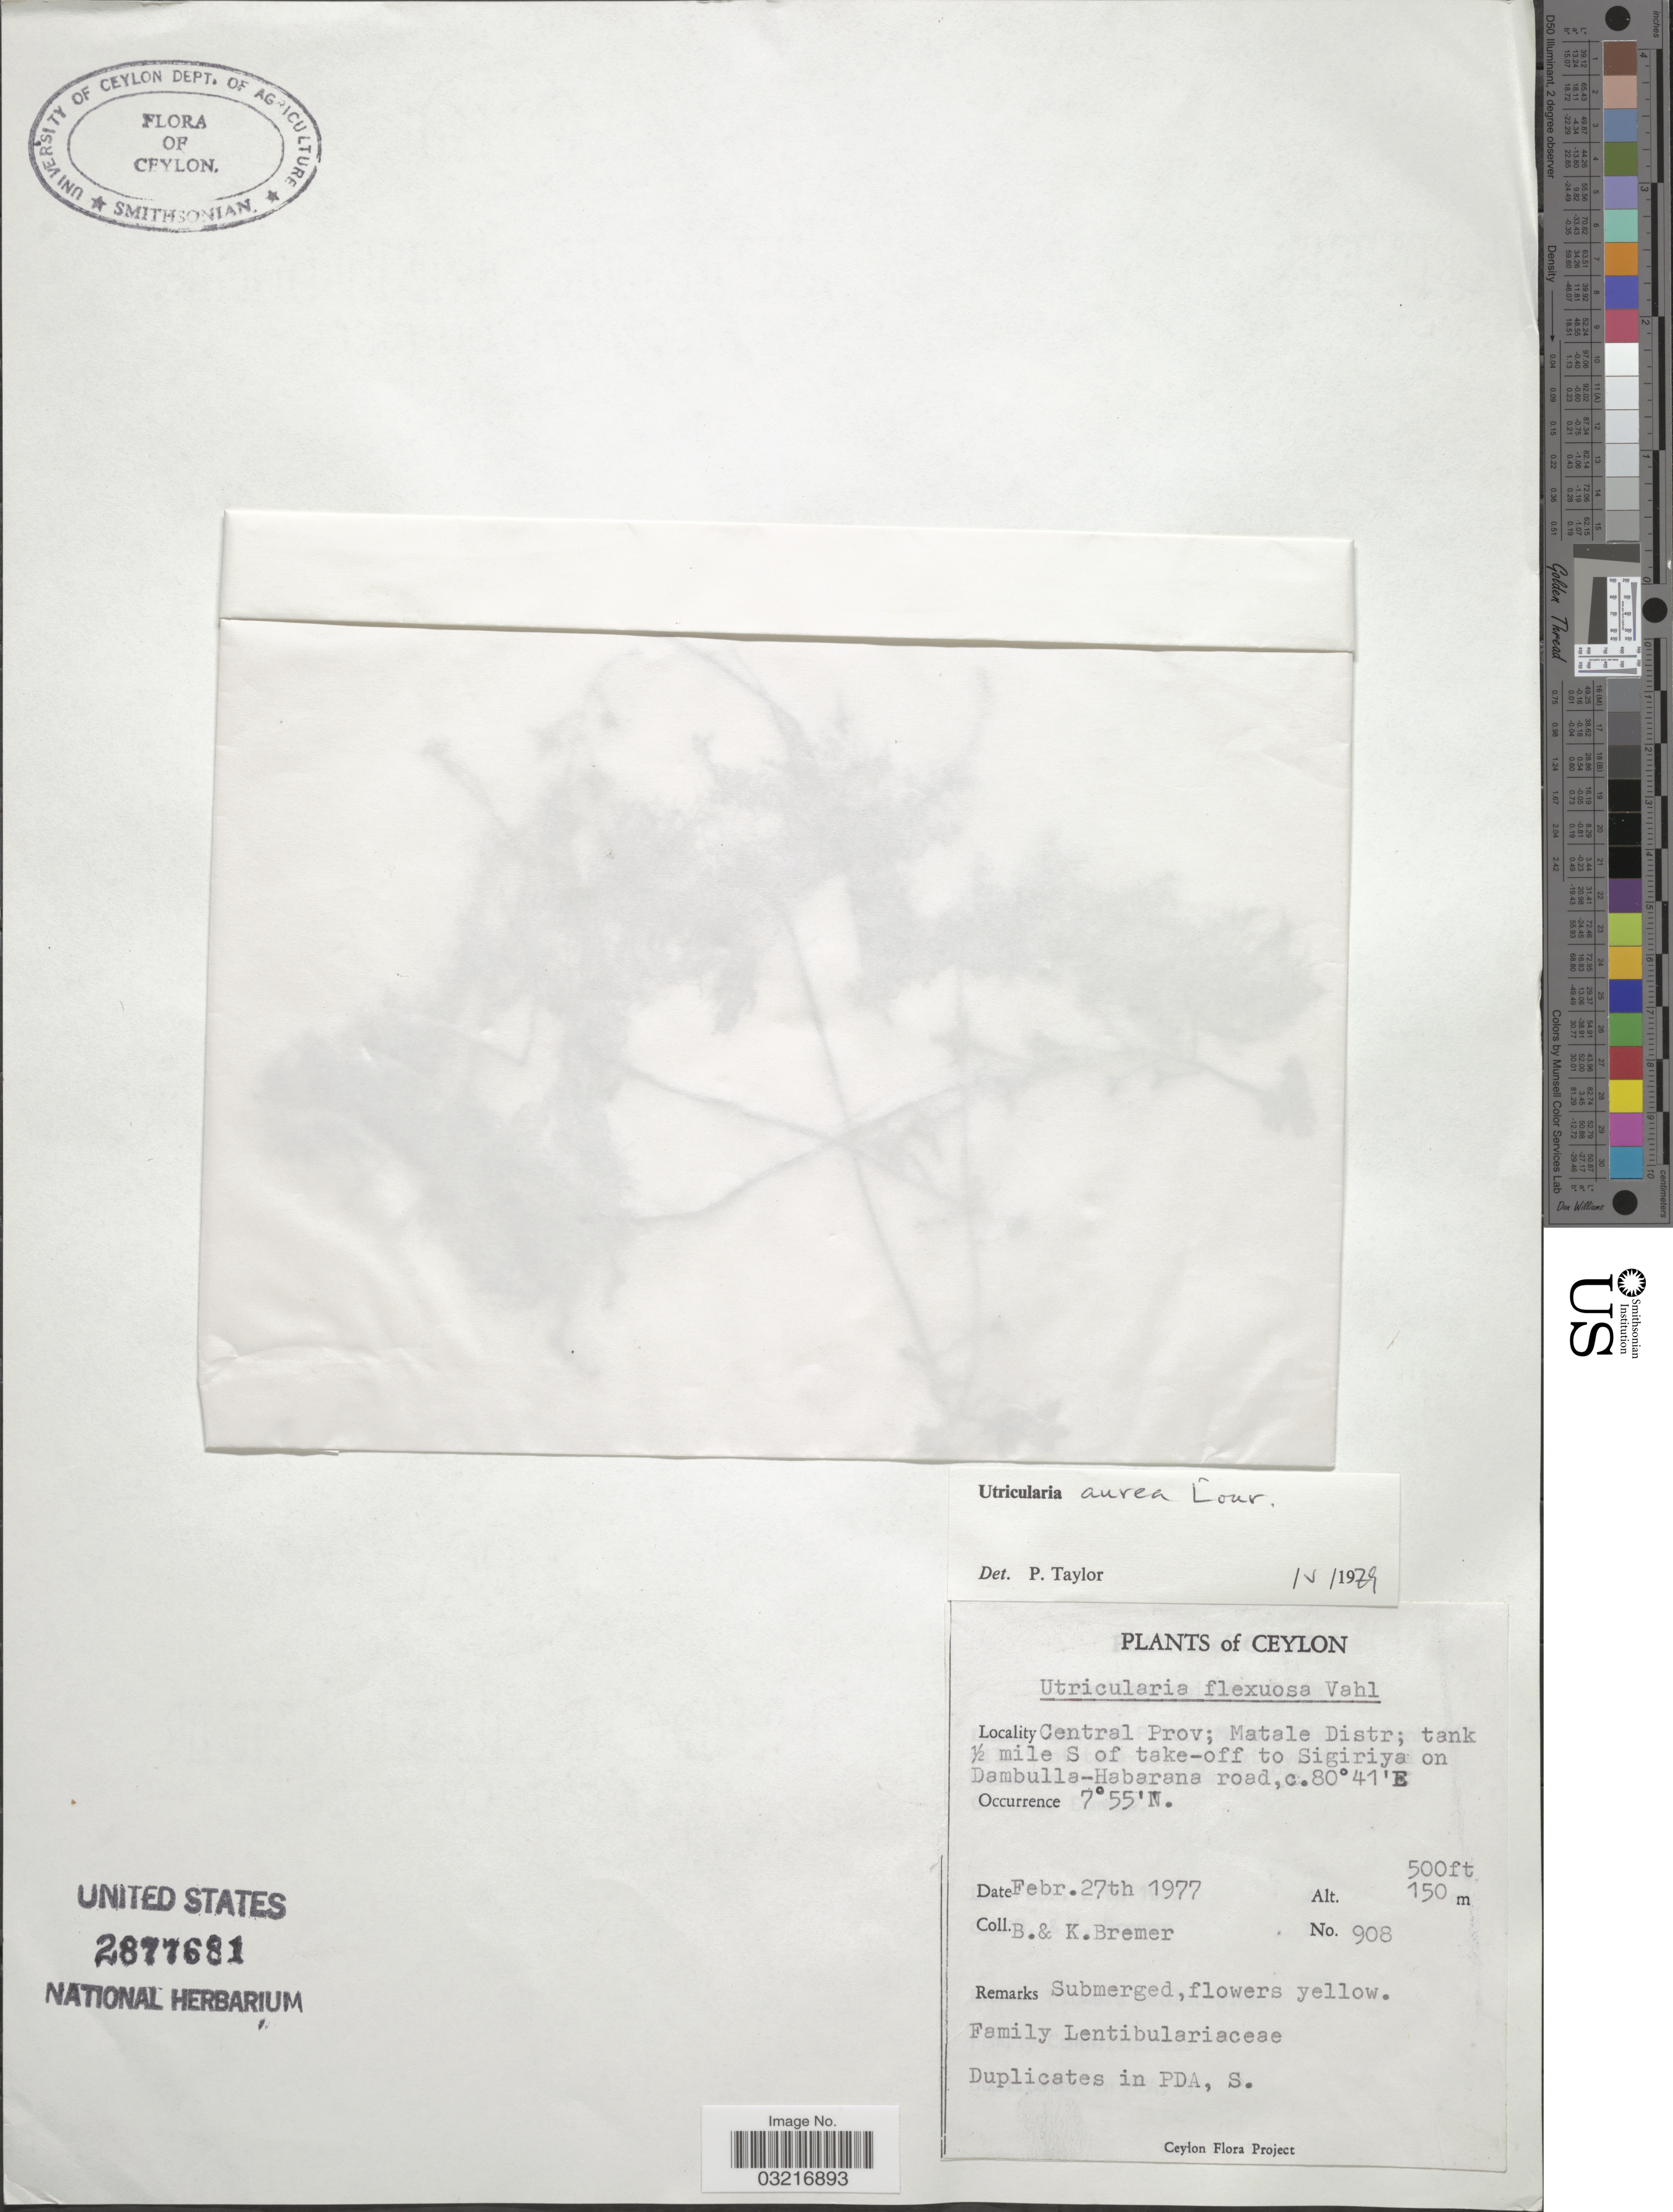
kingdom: Plantae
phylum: Tracheophyta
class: Magnoliopsida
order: Lamiales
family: Lentibulariaceae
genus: Utricularia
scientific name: Utricularia aurea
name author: Lour.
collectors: B. Bremer & K. Bremer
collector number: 908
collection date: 1977-02-27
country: Sri Lanka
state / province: Central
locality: Ceylon, Matale Distr; tank ½ mile S of take-off to Sigiriya on Dambulla-Habarana road.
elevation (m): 152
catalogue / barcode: US 2877681